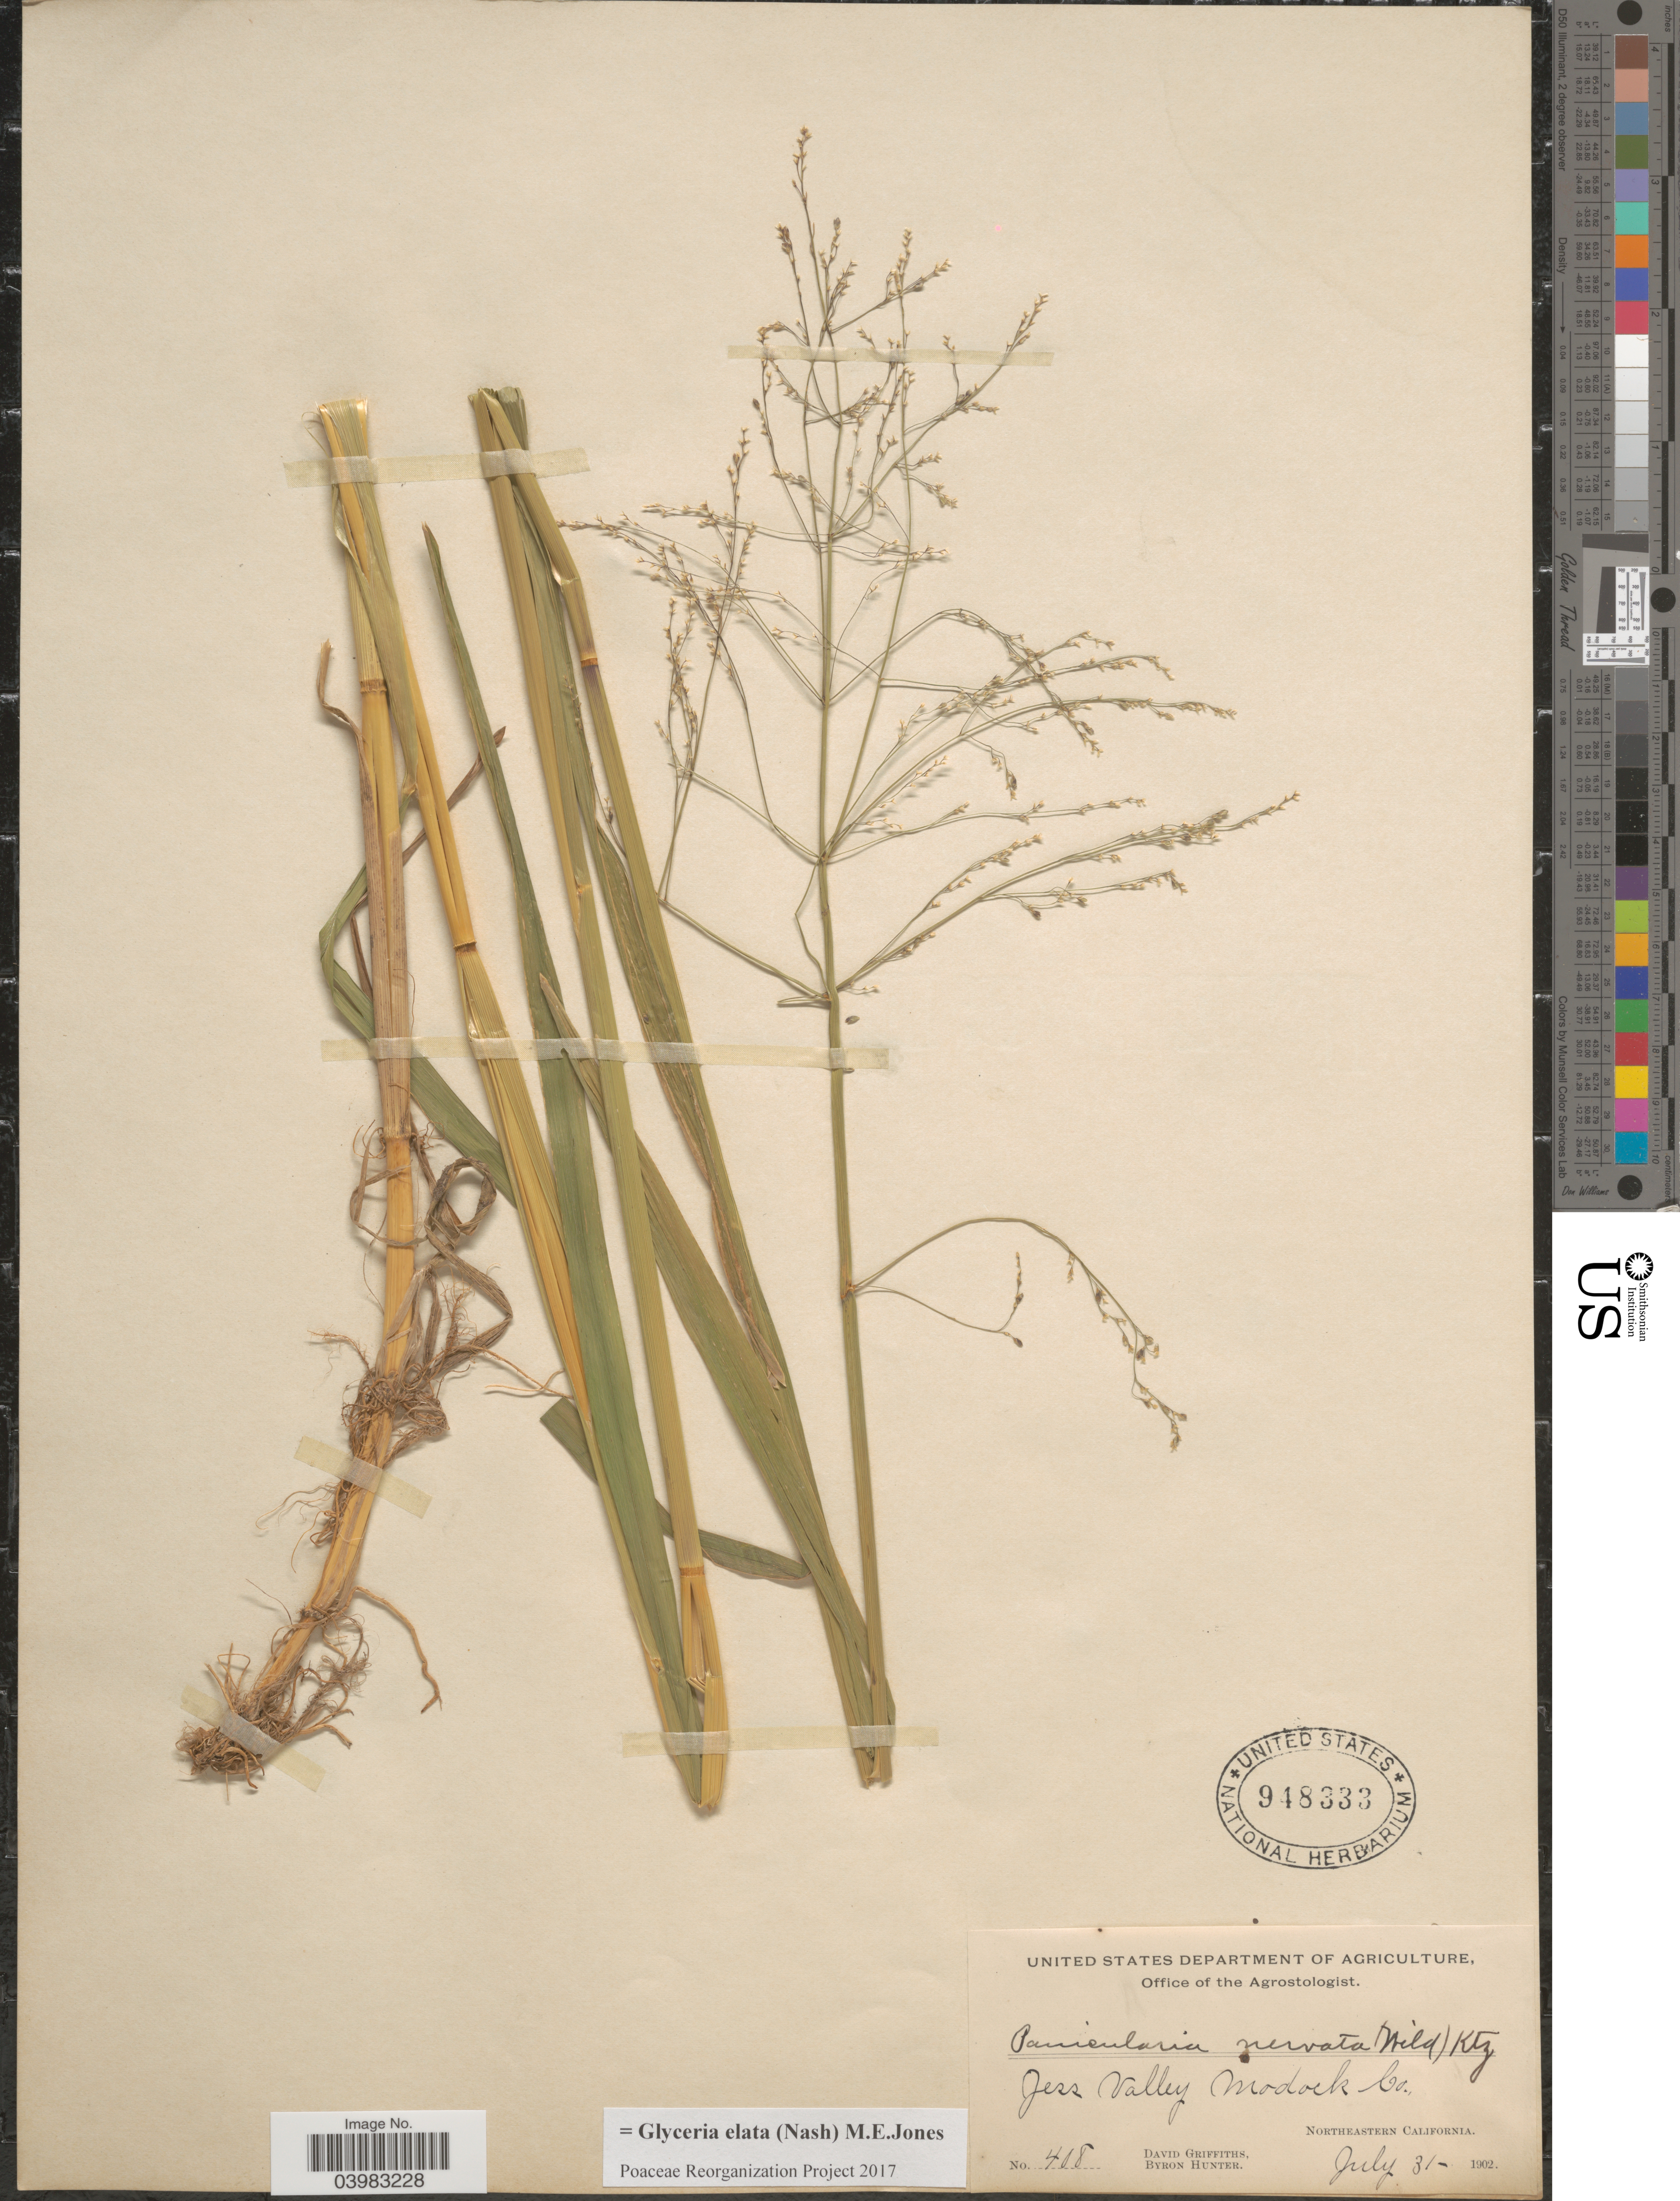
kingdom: Plantae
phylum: Tracheophyta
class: Liliopsida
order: Poales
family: Poaceae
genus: Glyceria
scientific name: Glyceria elata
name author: (Nash) M.E. Jones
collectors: D. Griffiths & B. Hunter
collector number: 408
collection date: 1902-07-31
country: United States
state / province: California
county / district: Modoc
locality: Jess Valley Modock Co., Northeastern California.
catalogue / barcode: US 948333